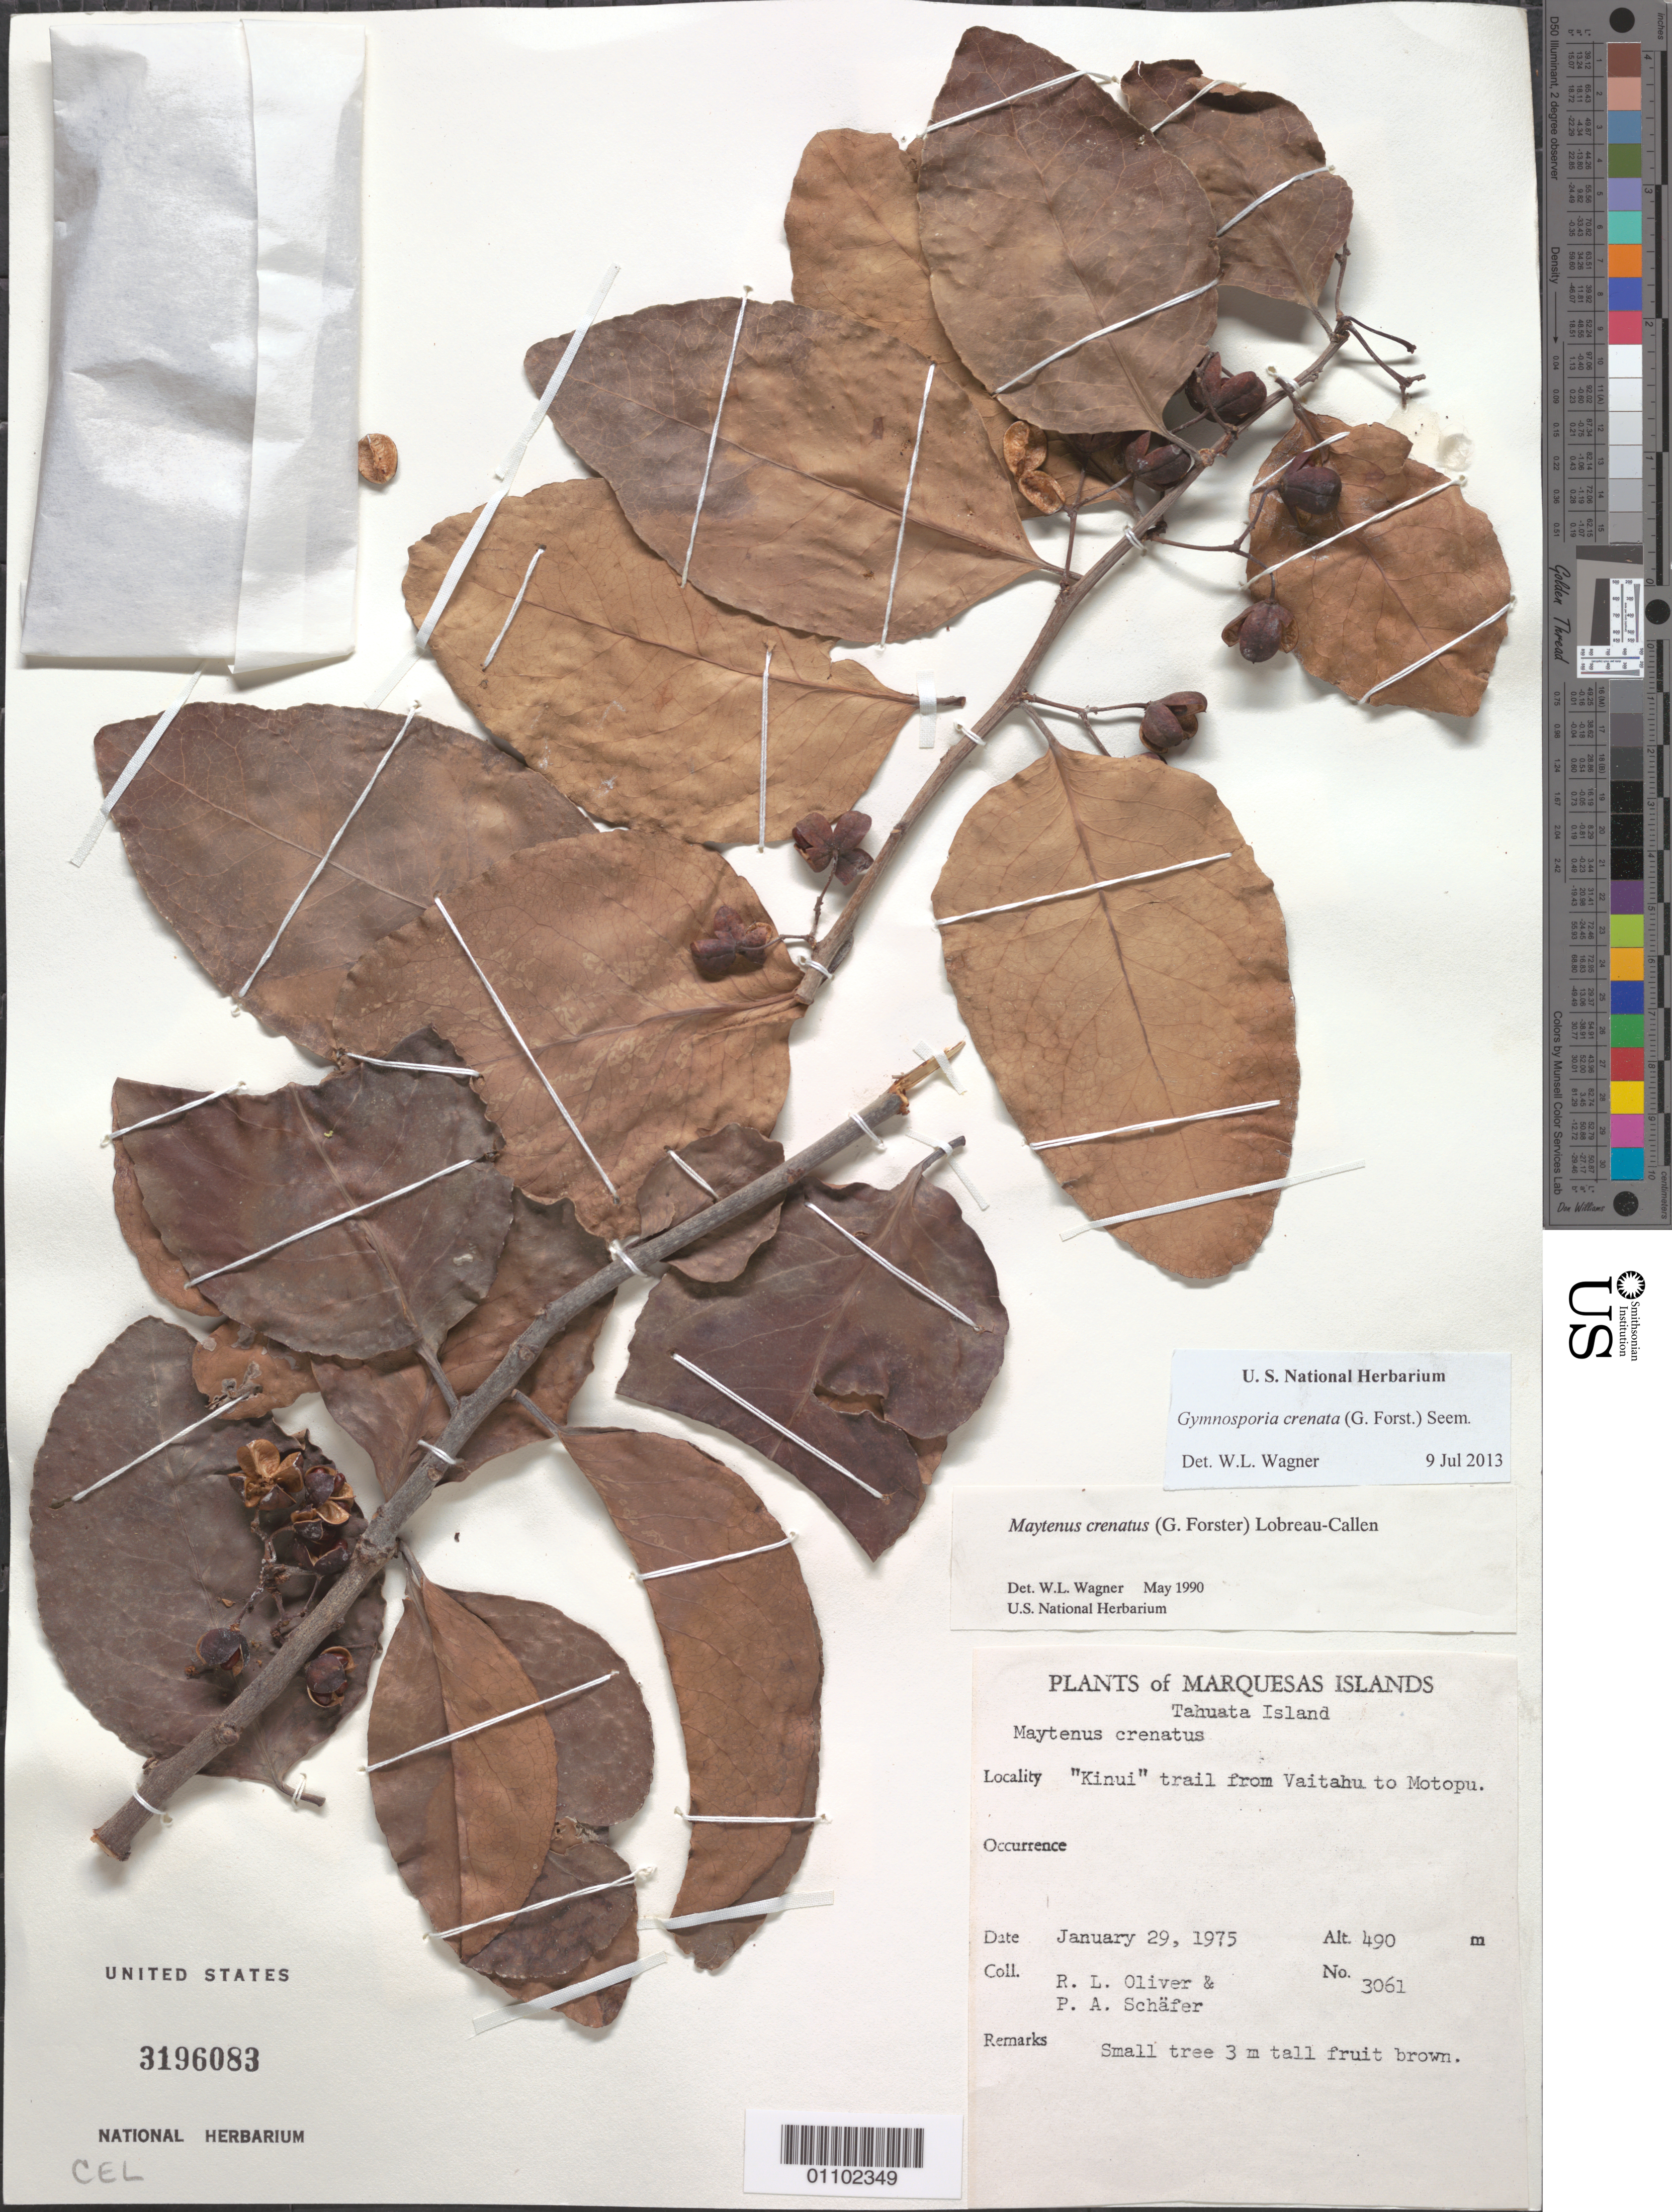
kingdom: Plantae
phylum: Tracheophyta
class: Magnoliopsida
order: Celastrales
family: Celastraceae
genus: Gymnosporia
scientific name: Gymnosporia crenata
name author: (G. Forst.) Seem.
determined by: Wagner, W. L., (BOT), Smithsonian Institution - National Museum of Natural History (UNITED STATES)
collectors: R. L. Oliver & P. A. Schäfer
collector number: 3061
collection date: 1975-01-29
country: French Polynesia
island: Tahuata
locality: "Kinui" on trail from Vaitahu to Motopu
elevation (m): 490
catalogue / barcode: US 3196083